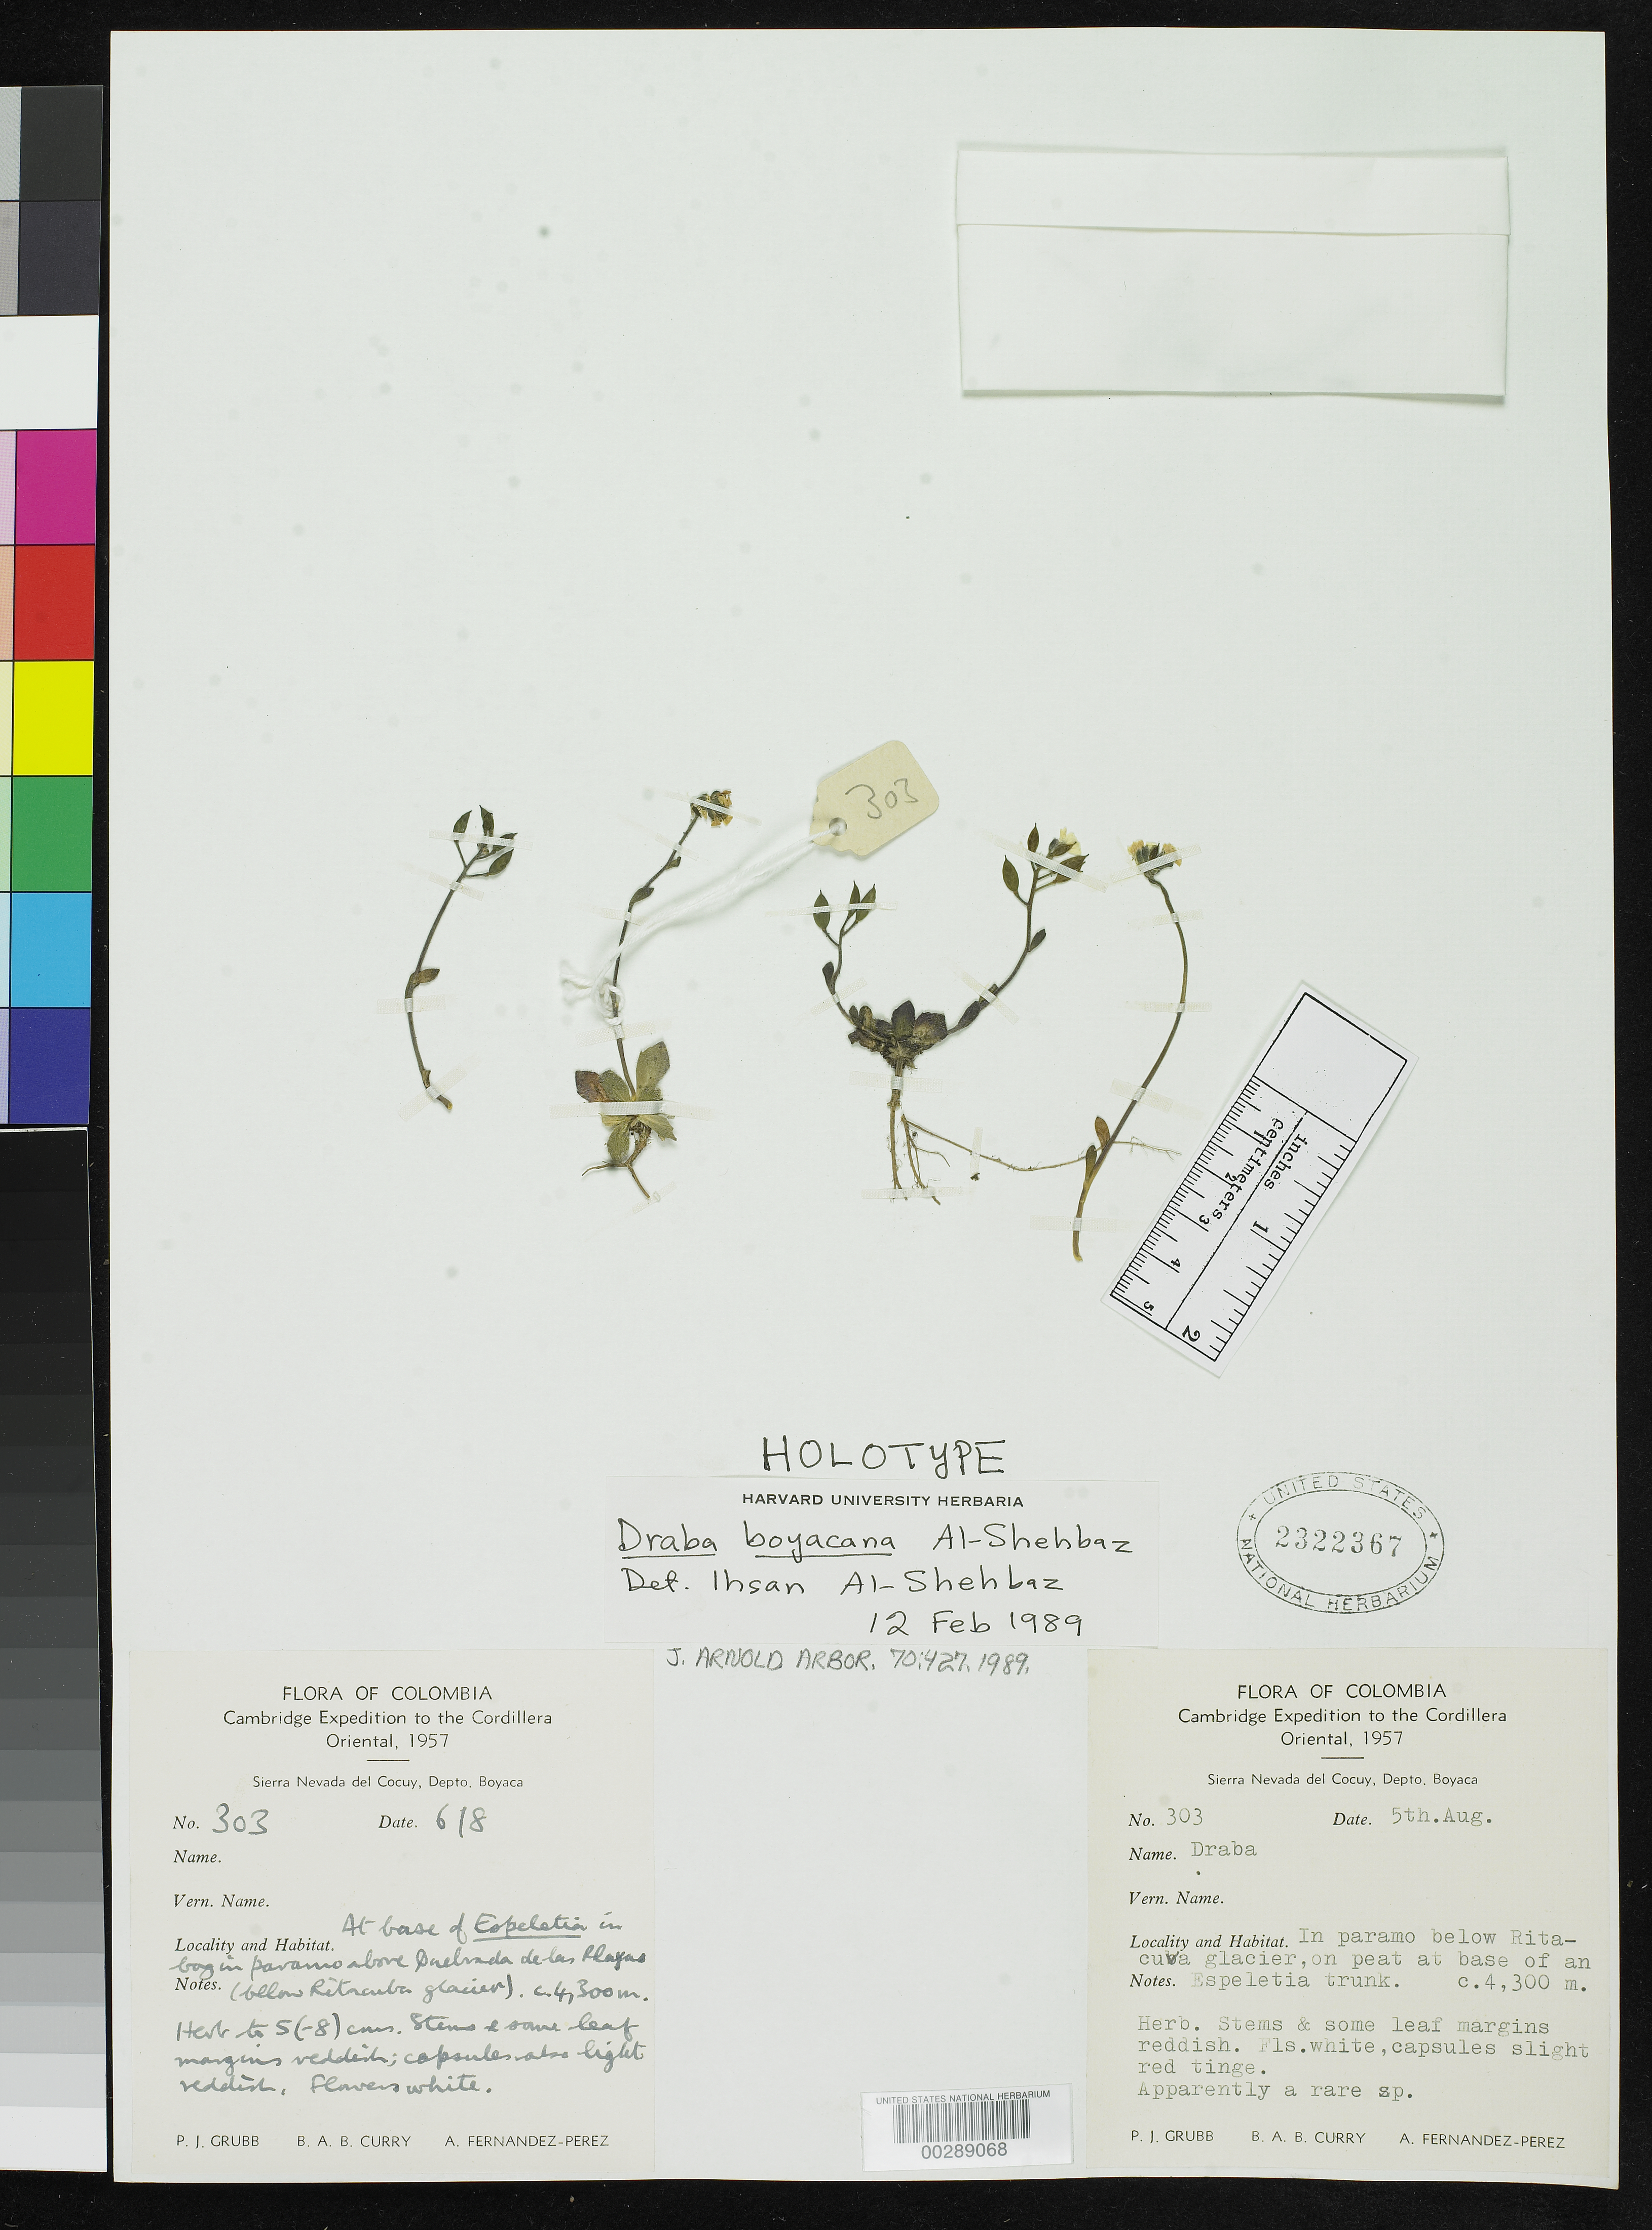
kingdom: Plantae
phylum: Tracheophyta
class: Magnoliopsida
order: Brassicales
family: Brassicaceae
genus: Draba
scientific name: Draba boyacana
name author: Al-Shehbaz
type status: Holotype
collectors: P. J. Grubb, B. A. B. Curry & A. Fernández-Pérez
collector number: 303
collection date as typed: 05 Aug 1957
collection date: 1957-08-05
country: Colombia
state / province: Boyacá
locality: Sierra Nevada del Cocuy, Paramo below Ritacuba Glacier.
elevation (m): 4300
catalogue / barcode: US 2322367